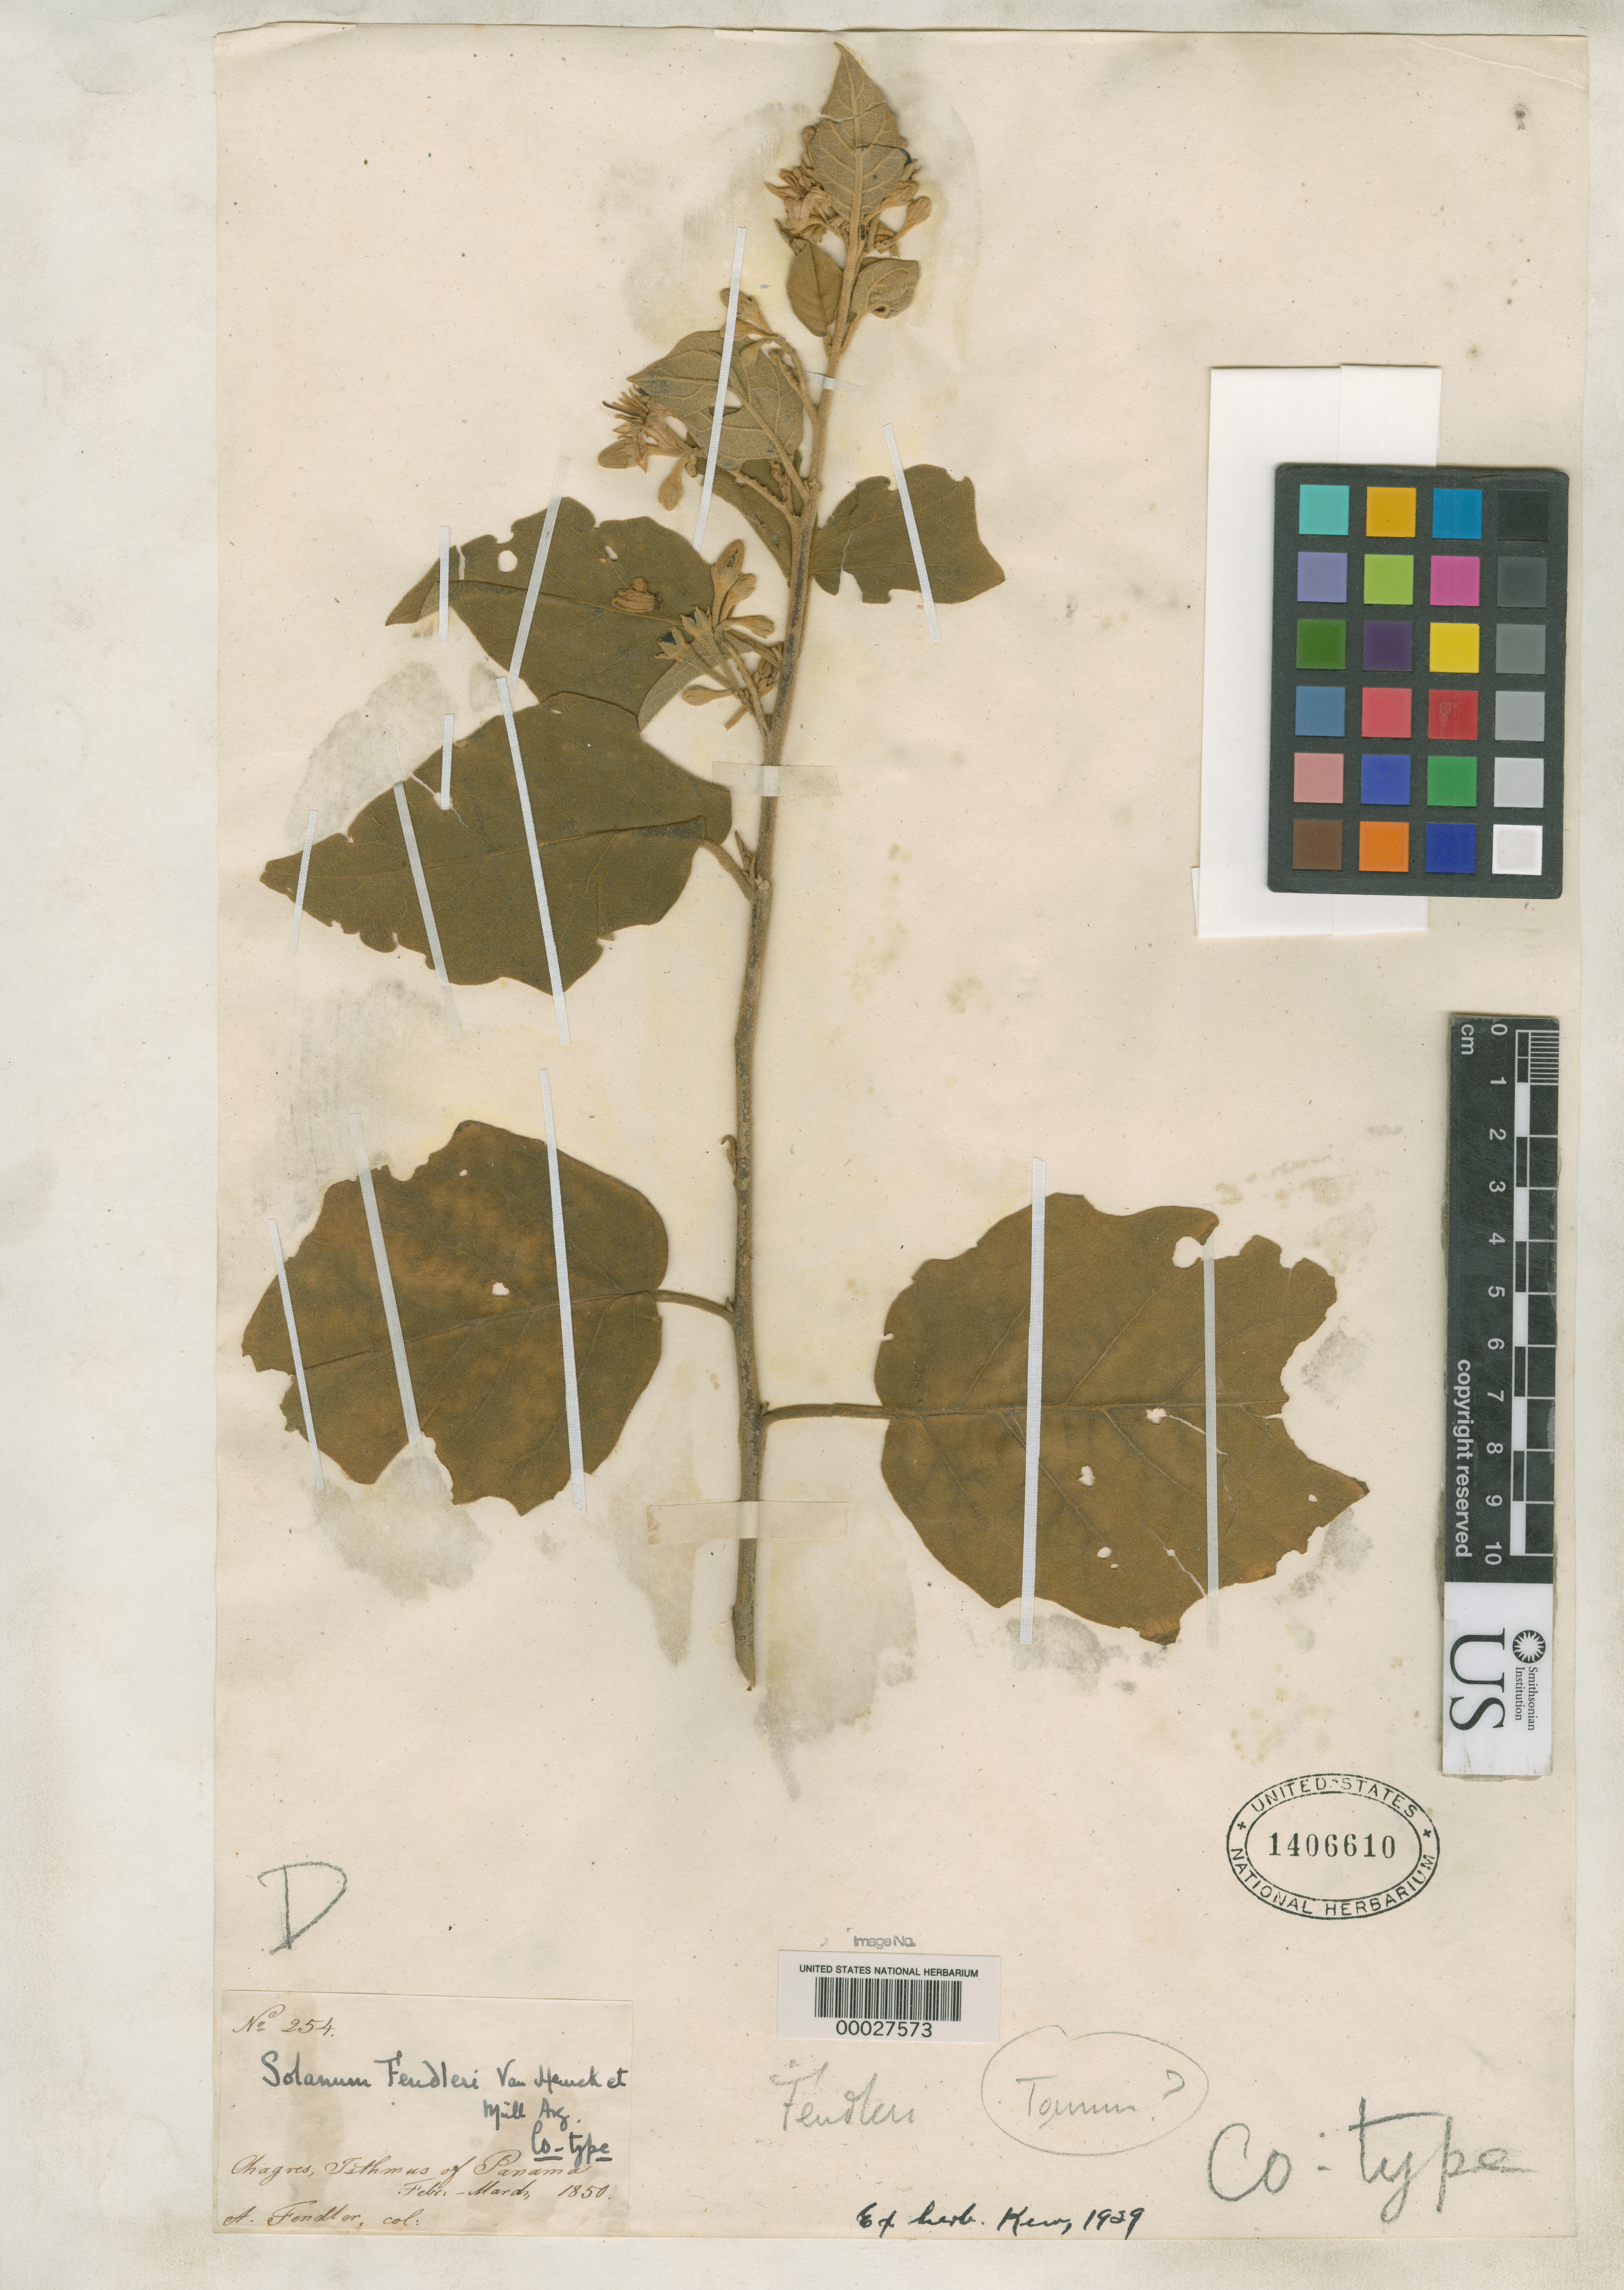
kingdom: Plantae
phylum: Tracheophyta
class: Magnoliopsida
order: Solanales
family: Solanaceae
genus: Solanum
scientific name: Solanum isthmicum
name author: Bitter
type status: Isotype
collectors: A. Fendler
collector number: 254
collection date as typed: Feb 1850 to -- Mar 1850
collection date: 1850-02/1850-03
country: Panama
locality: Chargres, Isthmus of Panama.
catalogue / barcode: US 1406610